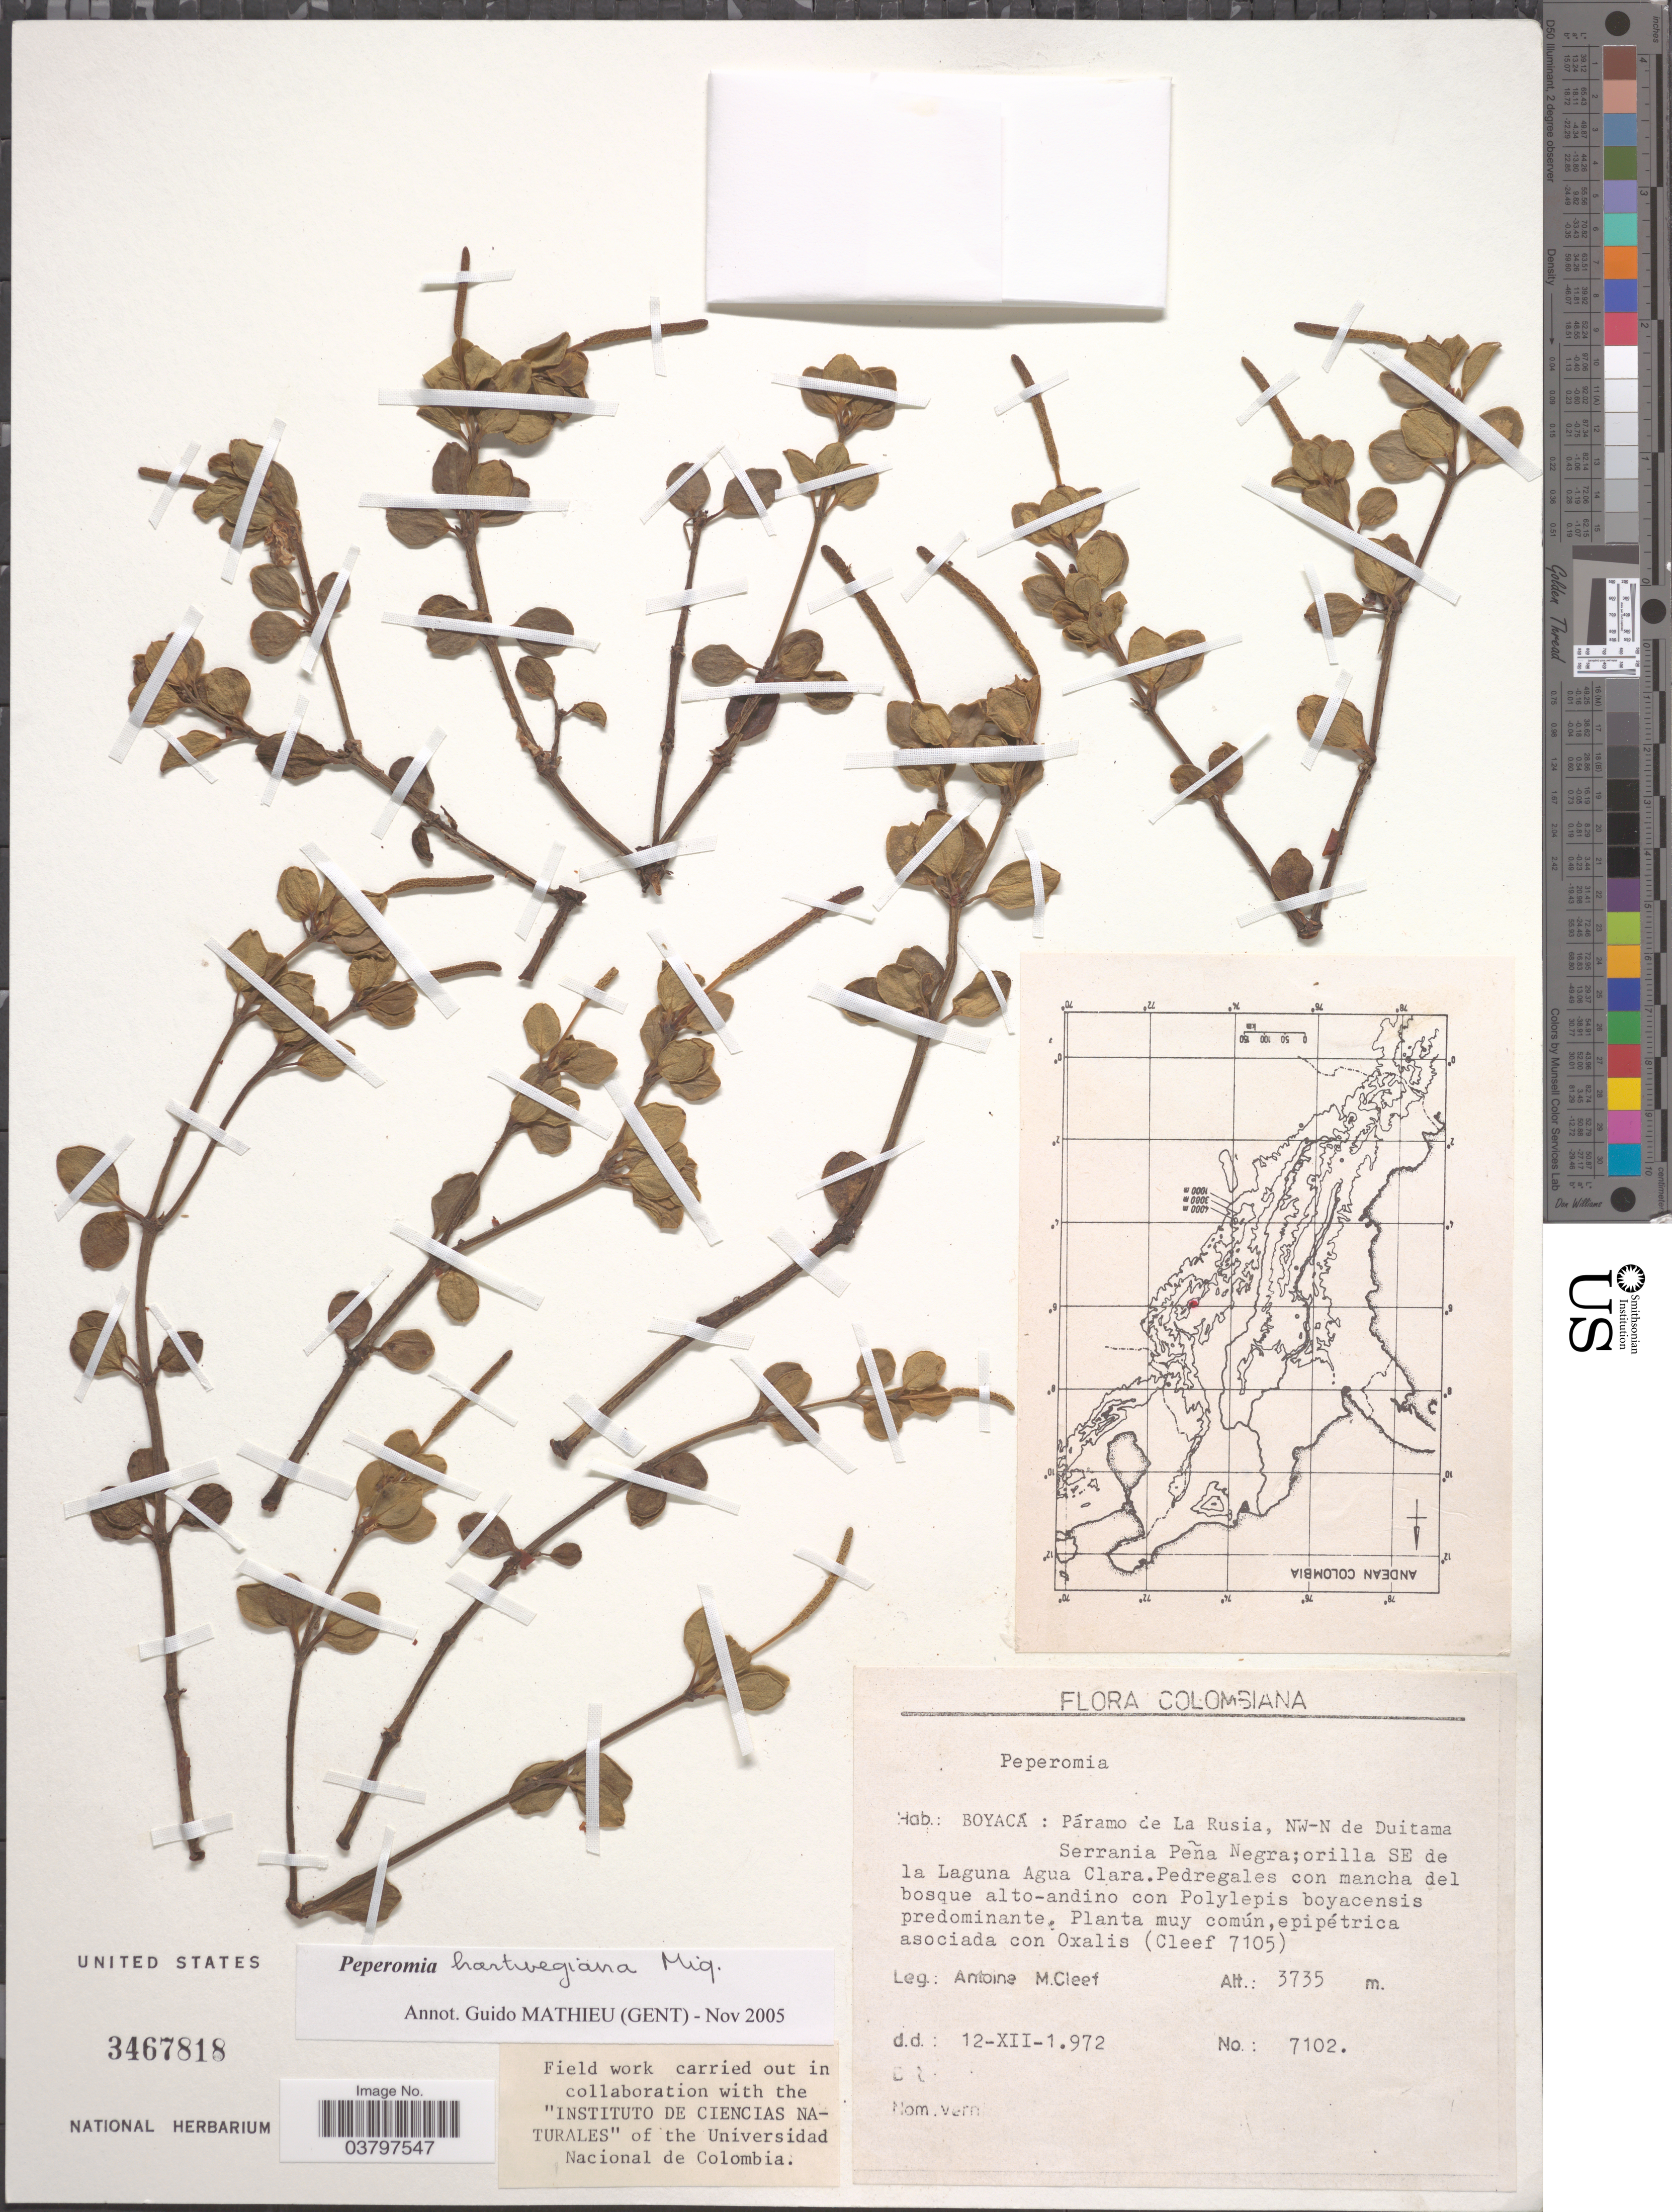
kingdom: Plantae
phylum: Tracheophyta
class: Magnoliopsida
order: Piperales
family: Piperaceae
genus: Peperomia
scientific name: Peperomia hartwegiana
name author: Miq.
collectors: A. M. Cleef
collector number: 7102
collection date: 1972-12-12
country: Colombia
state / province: Boyacá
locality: Páramo de La Rusia, NW-N de Duitama Serrania Peña Negra; orilla SE de la Laguna Agua Clara.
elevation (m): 3735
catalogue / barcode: US 3467818